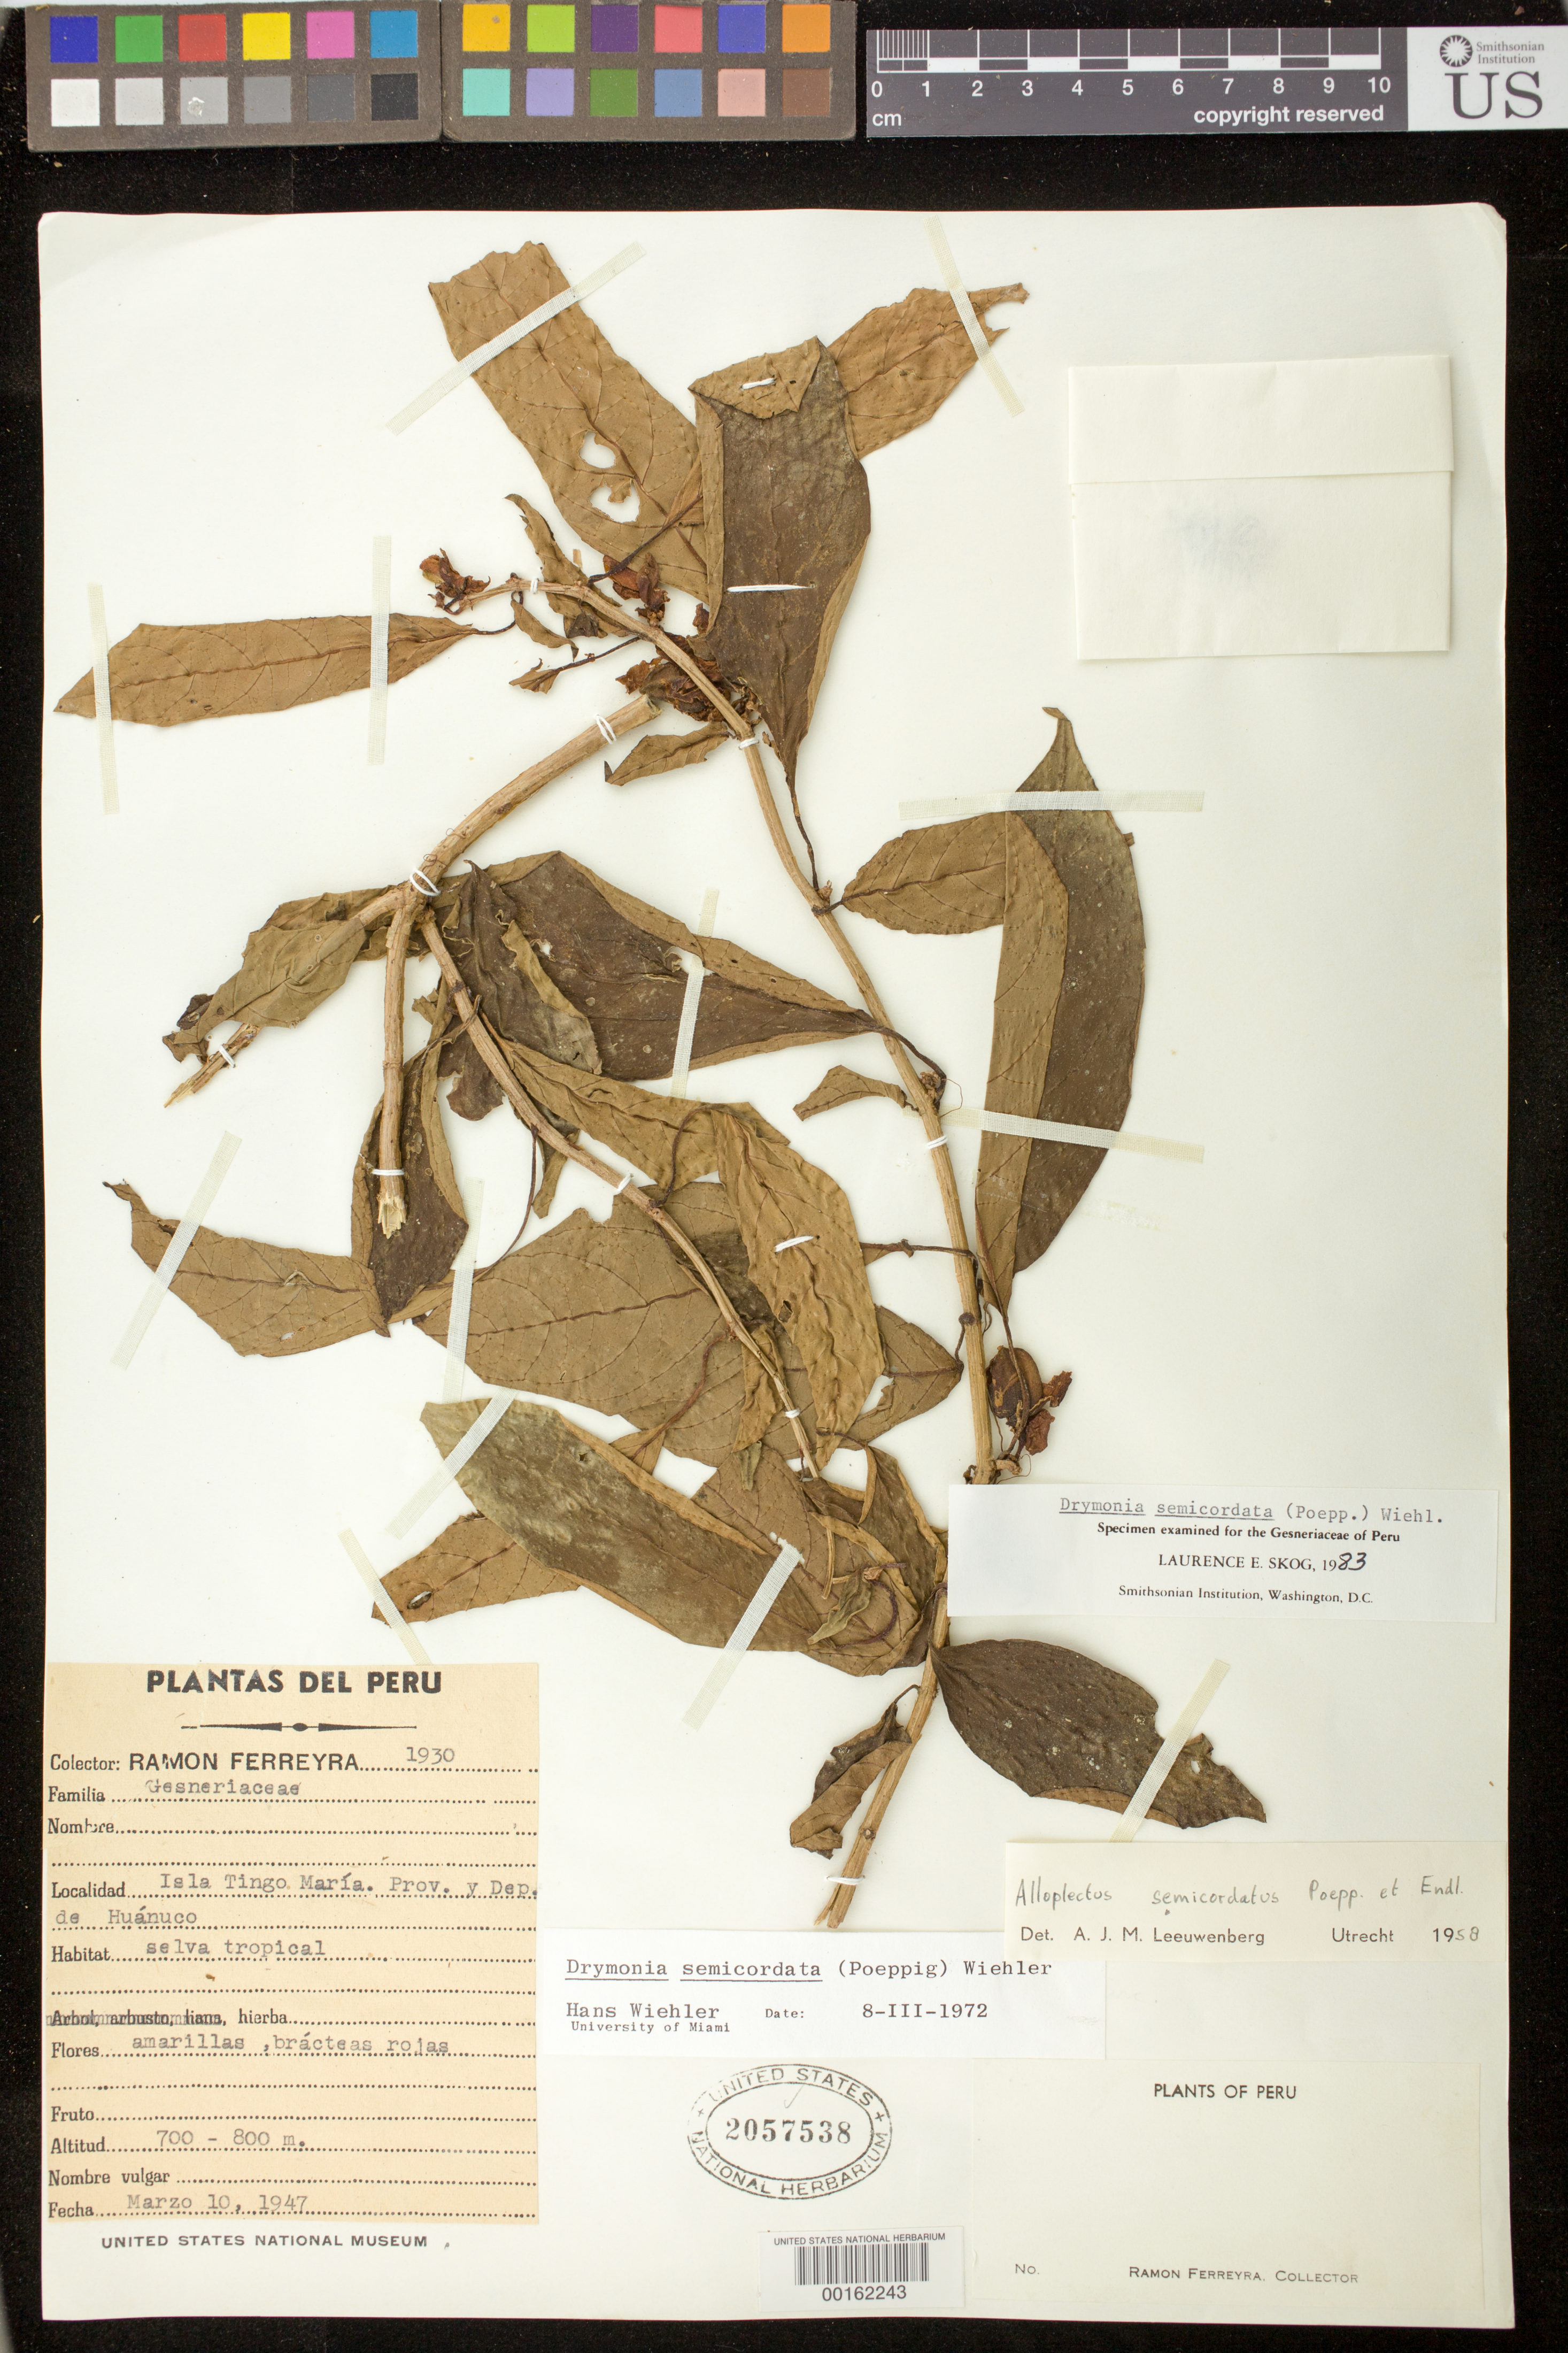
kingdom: Plantae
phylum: Tracheophyta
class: Magnoliopsida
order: Lamiales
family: Gesneriaceae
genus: Drymonia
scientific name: Drymonia semicordata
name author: (Poepp.) Wiehler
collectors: R. A. Ferreyra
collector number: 1930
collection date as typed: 10 Mar 1947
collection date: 1947-03-10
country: Peru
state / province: Huánuco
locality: Prov. Huanuco; Isla Tingo Maria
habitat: Tropical forest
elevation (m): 700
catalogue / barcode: US 2057538